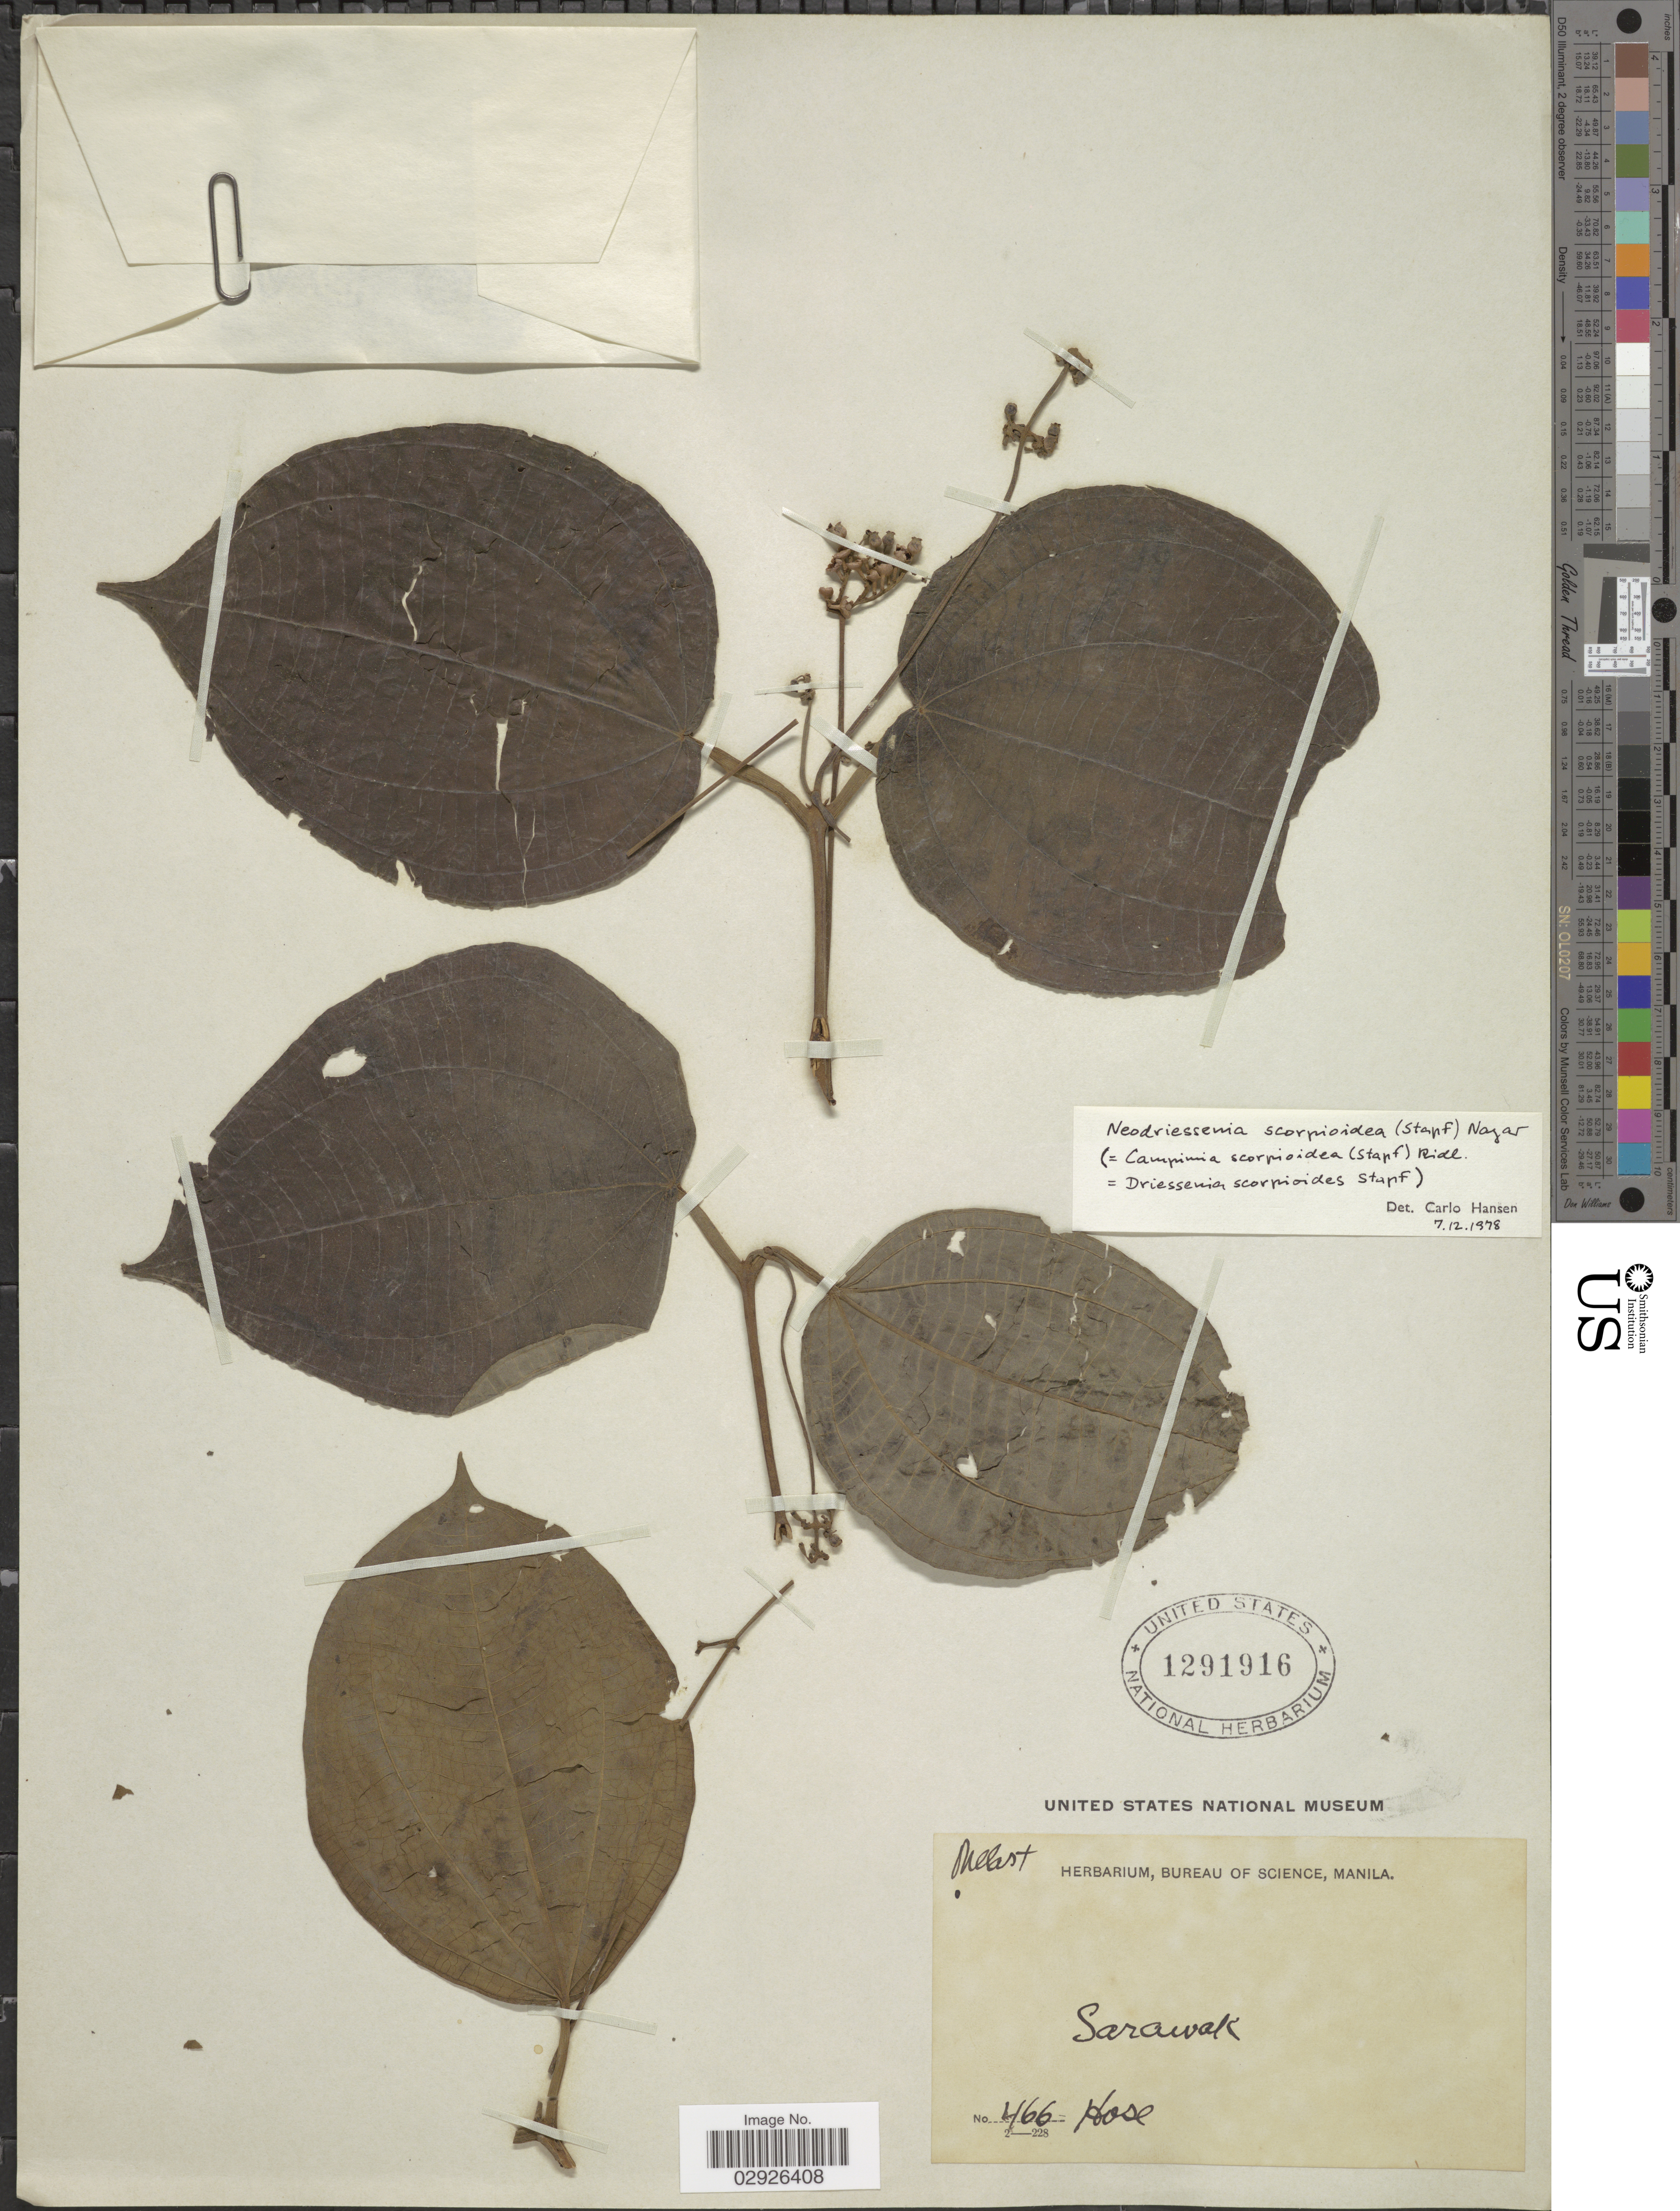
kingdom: Plantae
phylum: Tracheophyta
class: Magnoliopsida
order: Myrtales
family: Melastomataceae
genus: Neodriessenia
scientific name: Neodriessenia scorpioidea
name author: M.P. Nayar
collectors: Hose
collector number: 466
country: Malaysia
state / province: Sarawak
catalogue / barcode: US 1291916